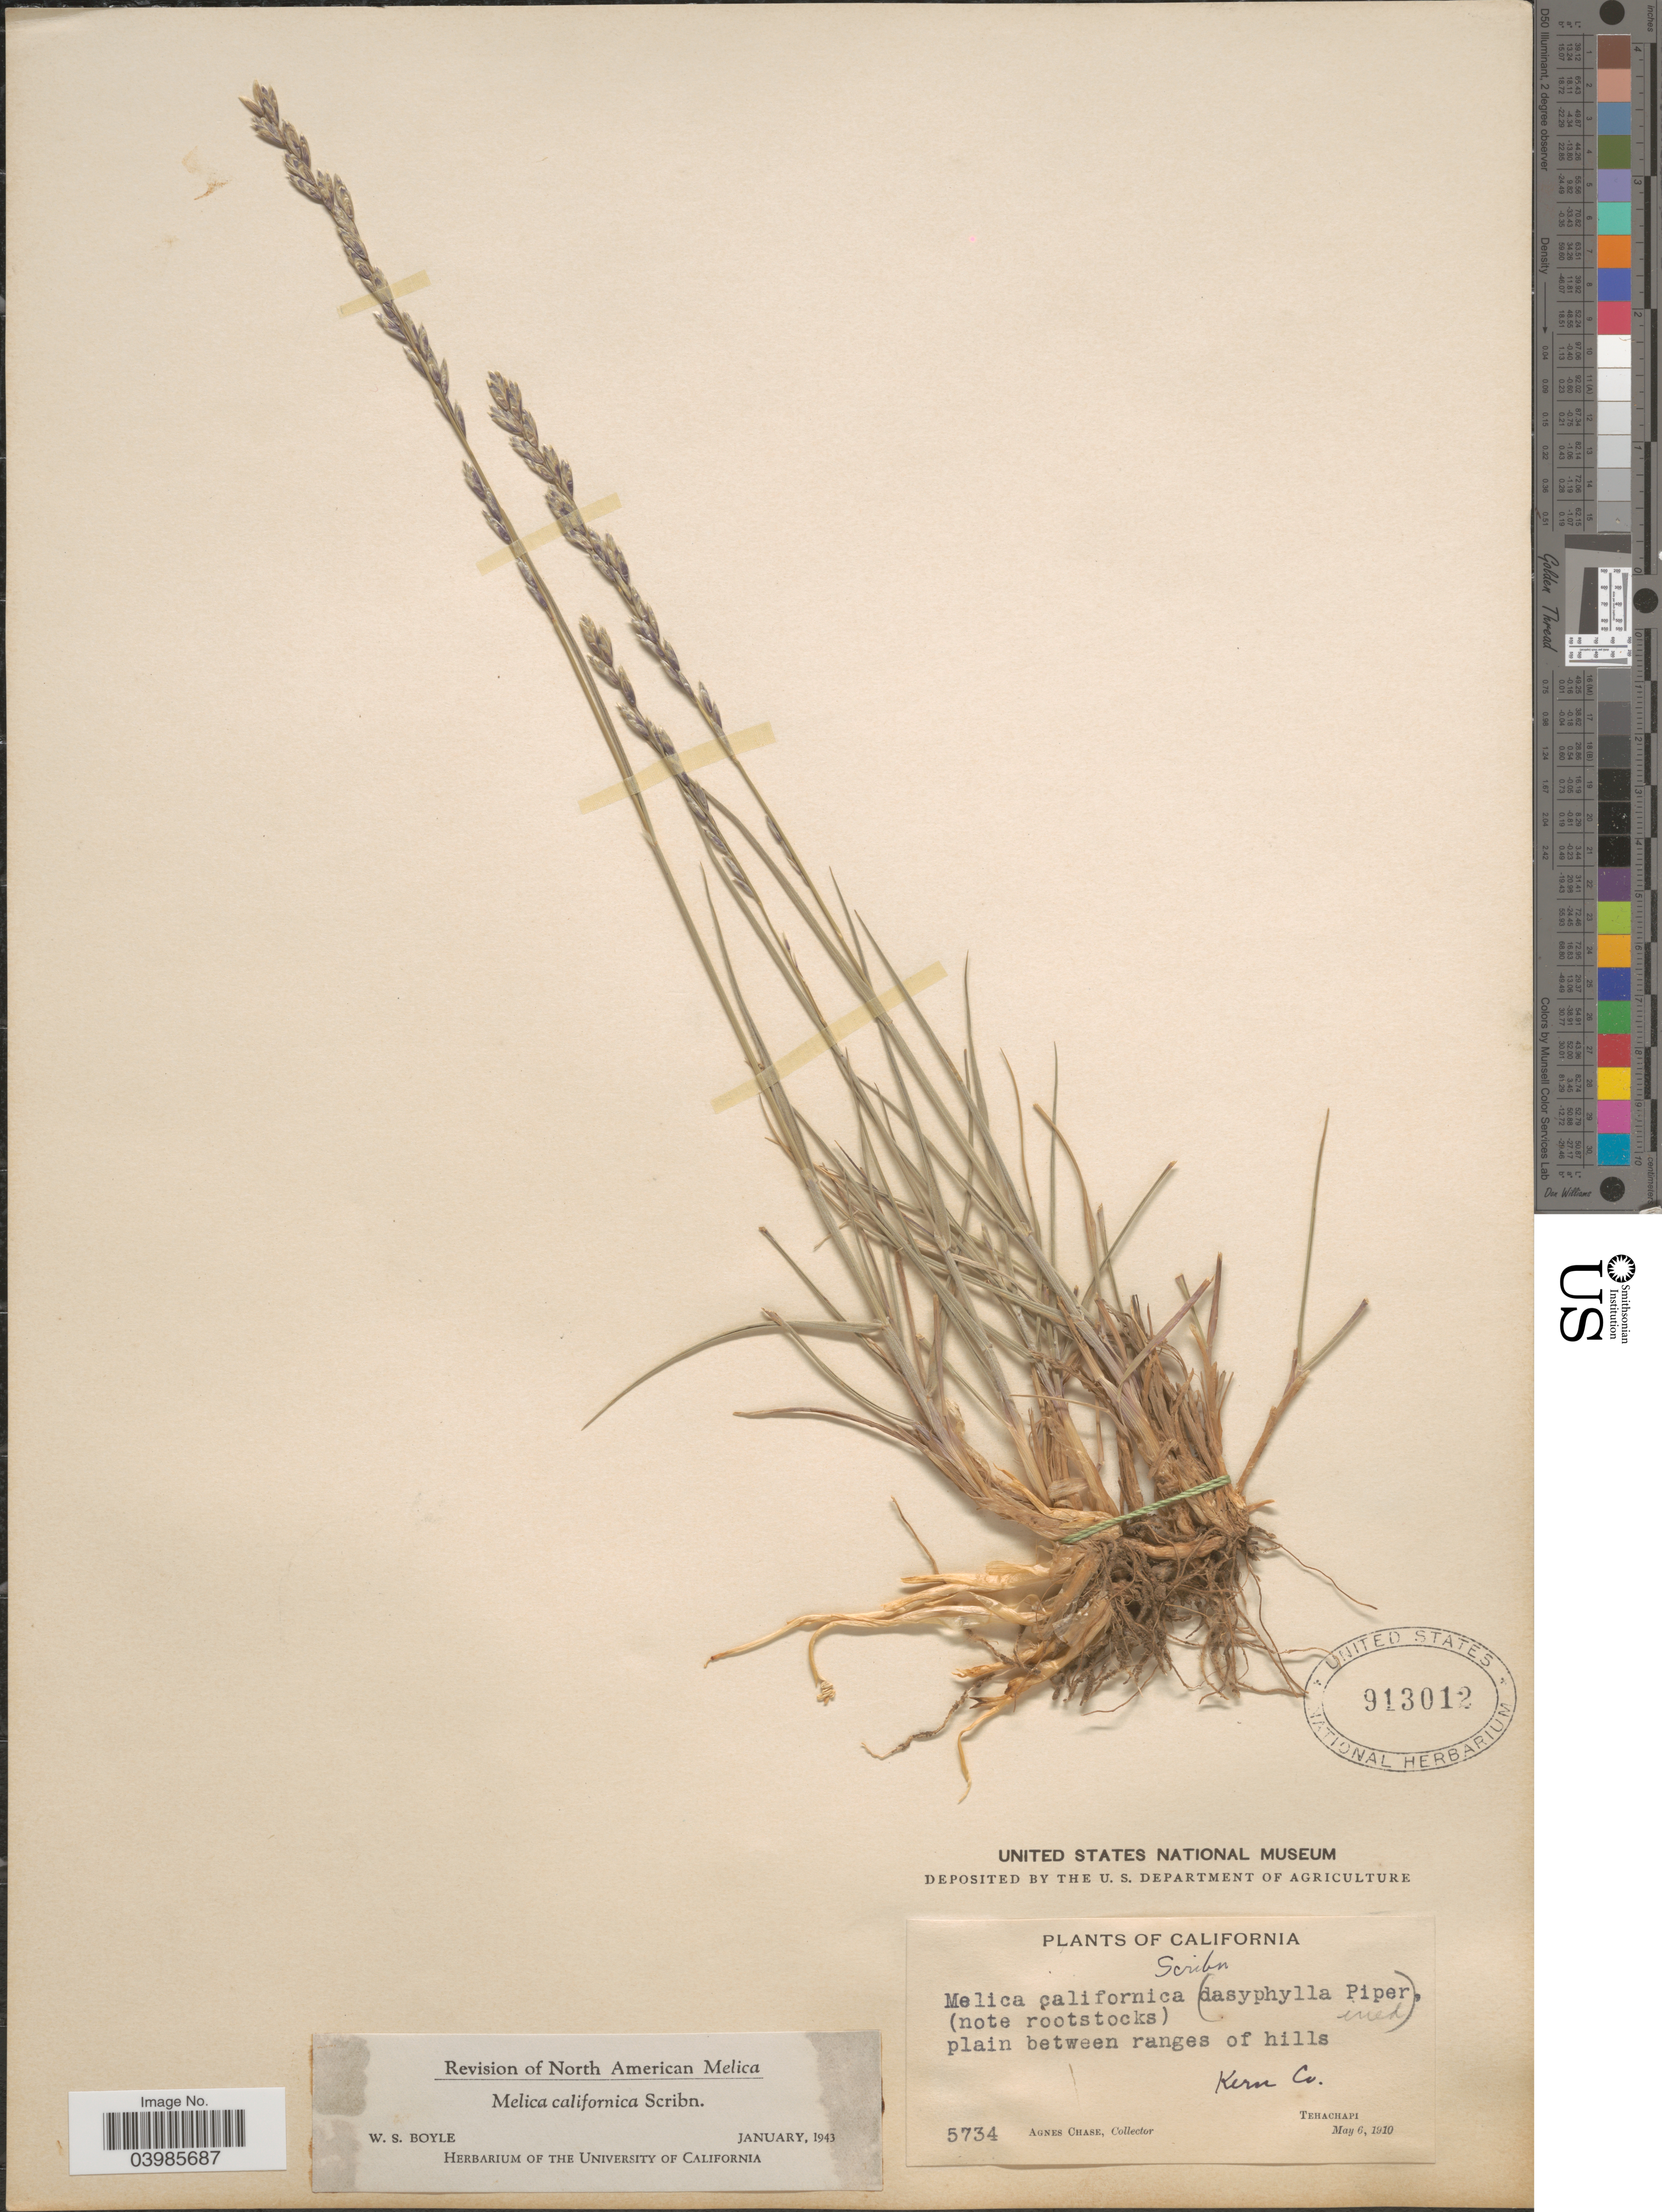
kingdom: Plantae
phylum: Tracheophyta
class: Liliopsida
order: Poales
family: Poaceae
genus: Melica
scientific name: Melica californica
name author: Scribn.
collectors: A. Chase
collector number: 5734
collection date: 1910-05-06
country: United States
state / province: California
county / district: Kern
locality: Plain between ranges of hills. Kern Co. Tehachapi.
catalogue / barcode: US 913012